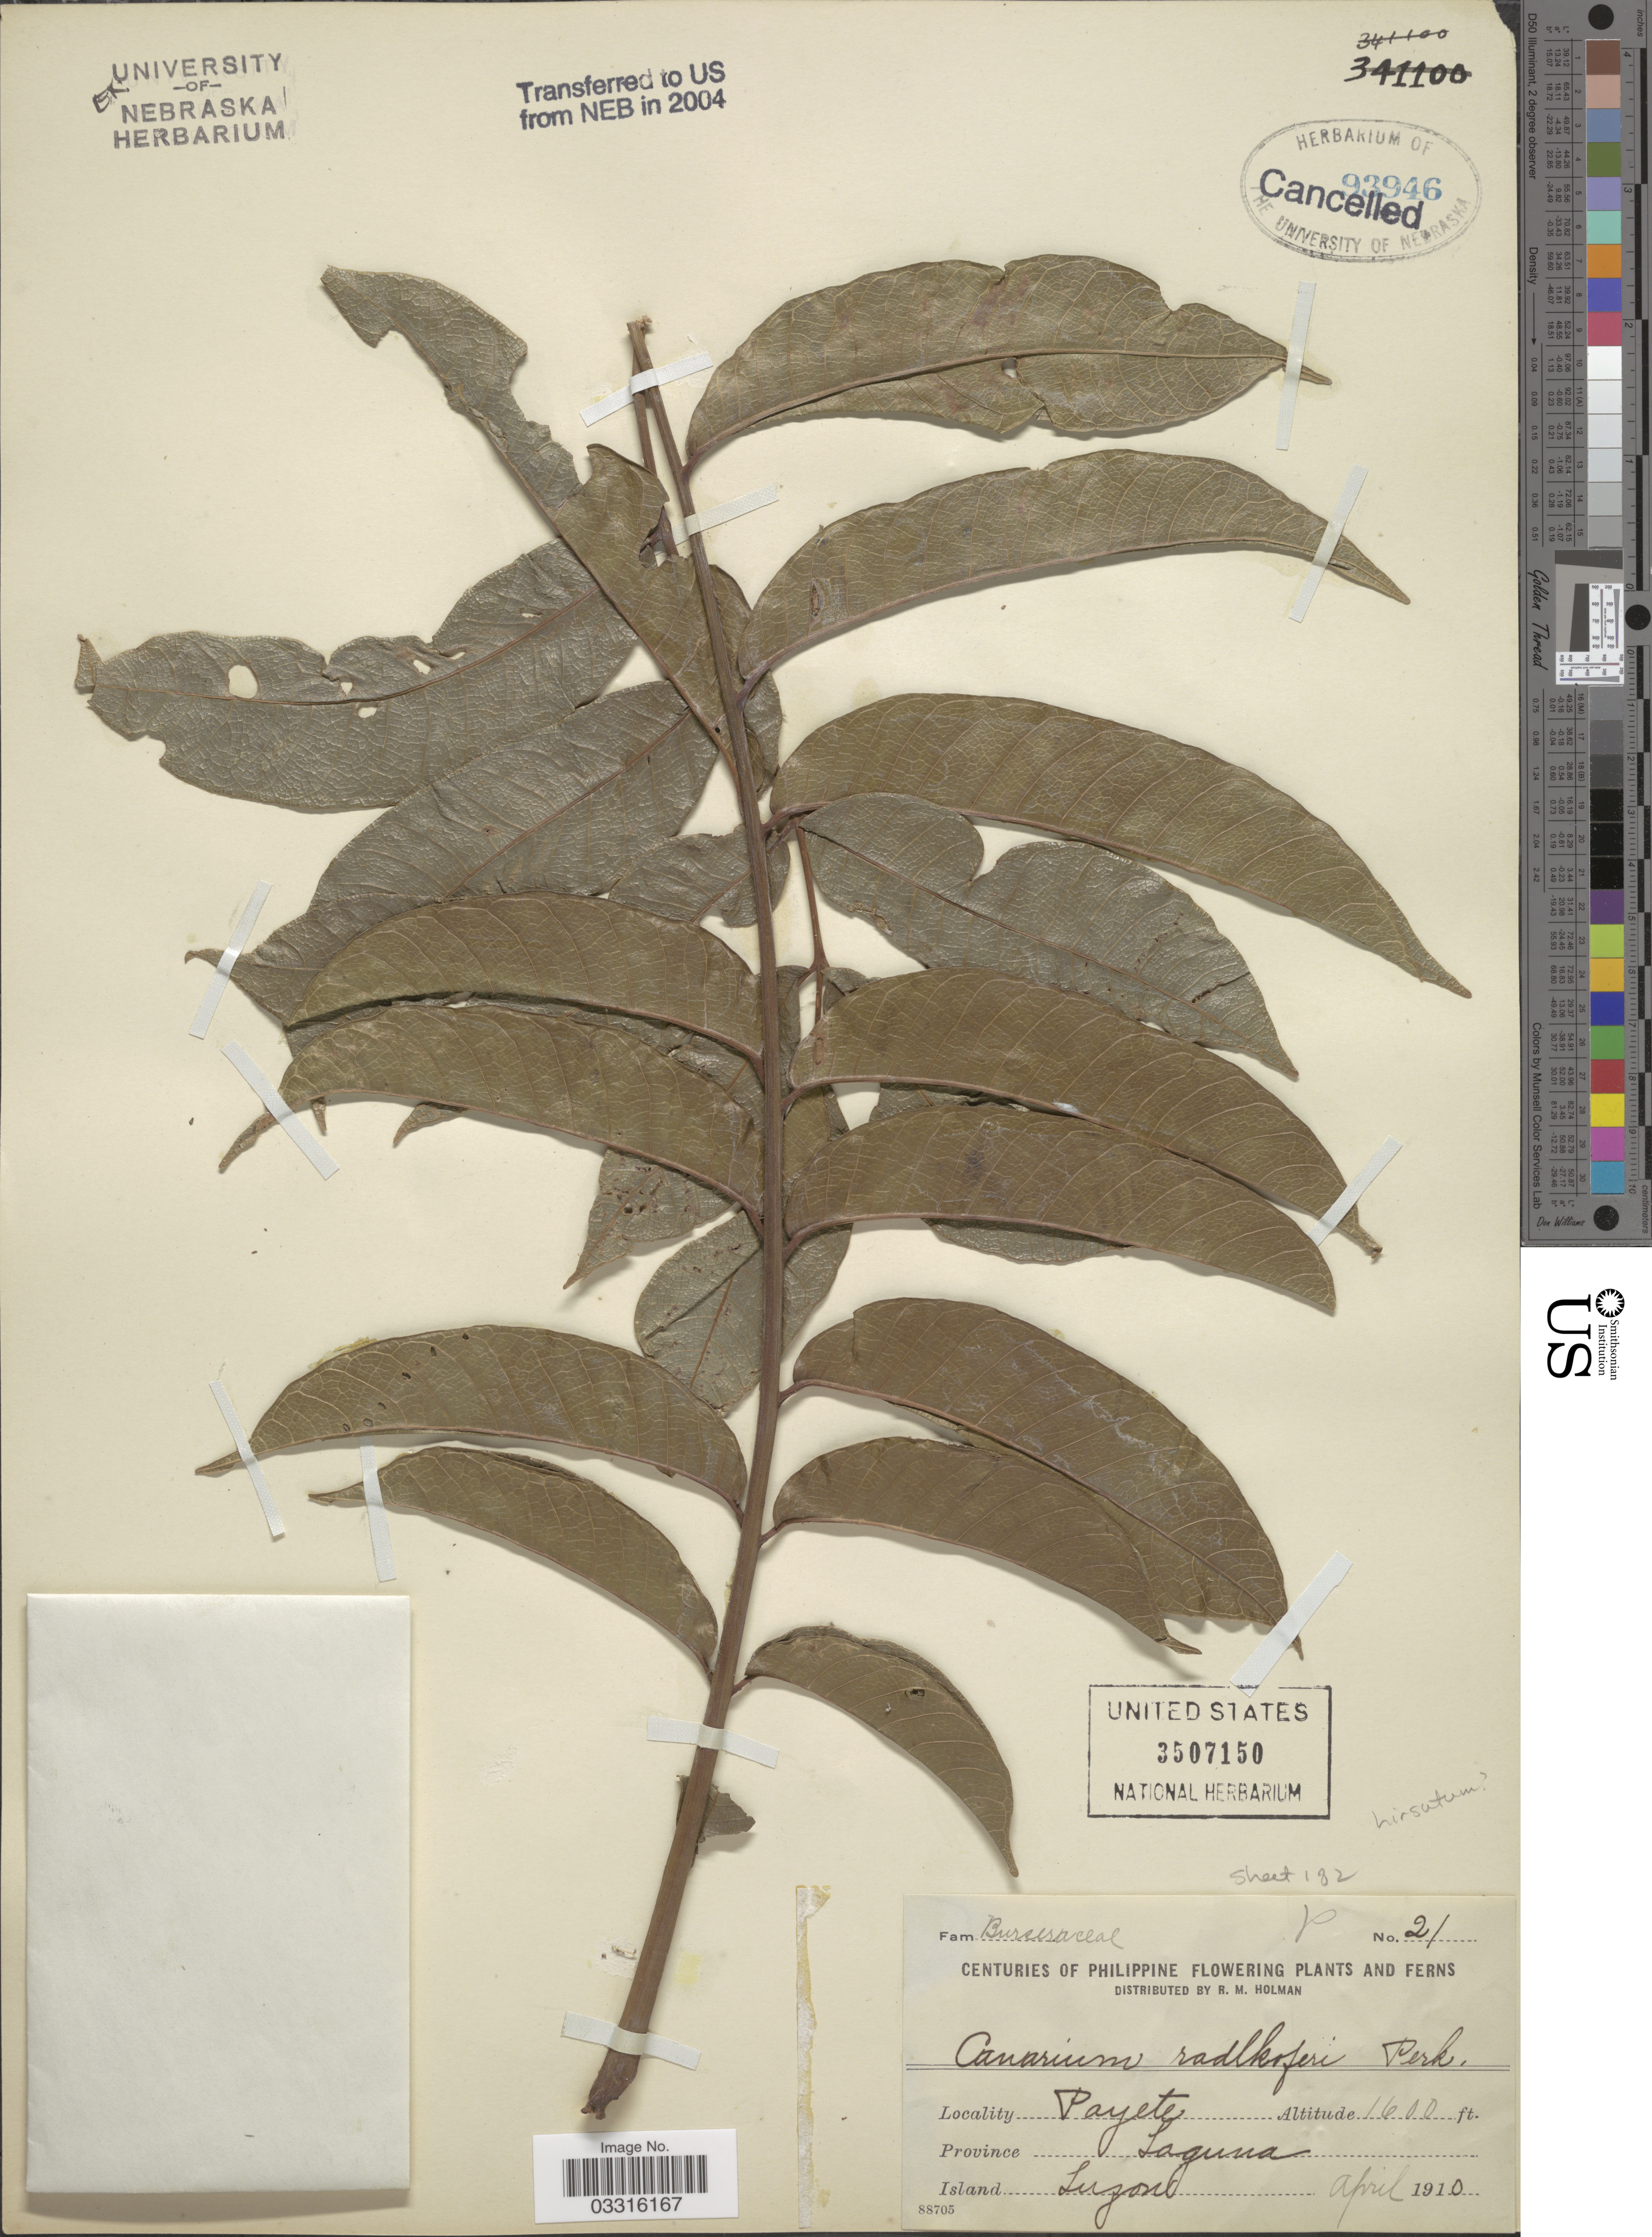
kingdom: Plantae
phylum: Tracheophyta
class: Magnoliopsida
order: Sapindales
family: Burseraceae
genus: Canarium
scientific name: Canarium radlkoferi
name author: Perkins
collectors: R. Holman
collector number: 21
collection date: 1910-04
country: Philippines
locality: Payete, Province Laguna. Island Luzon.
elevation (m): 488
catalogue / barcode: US 3507150